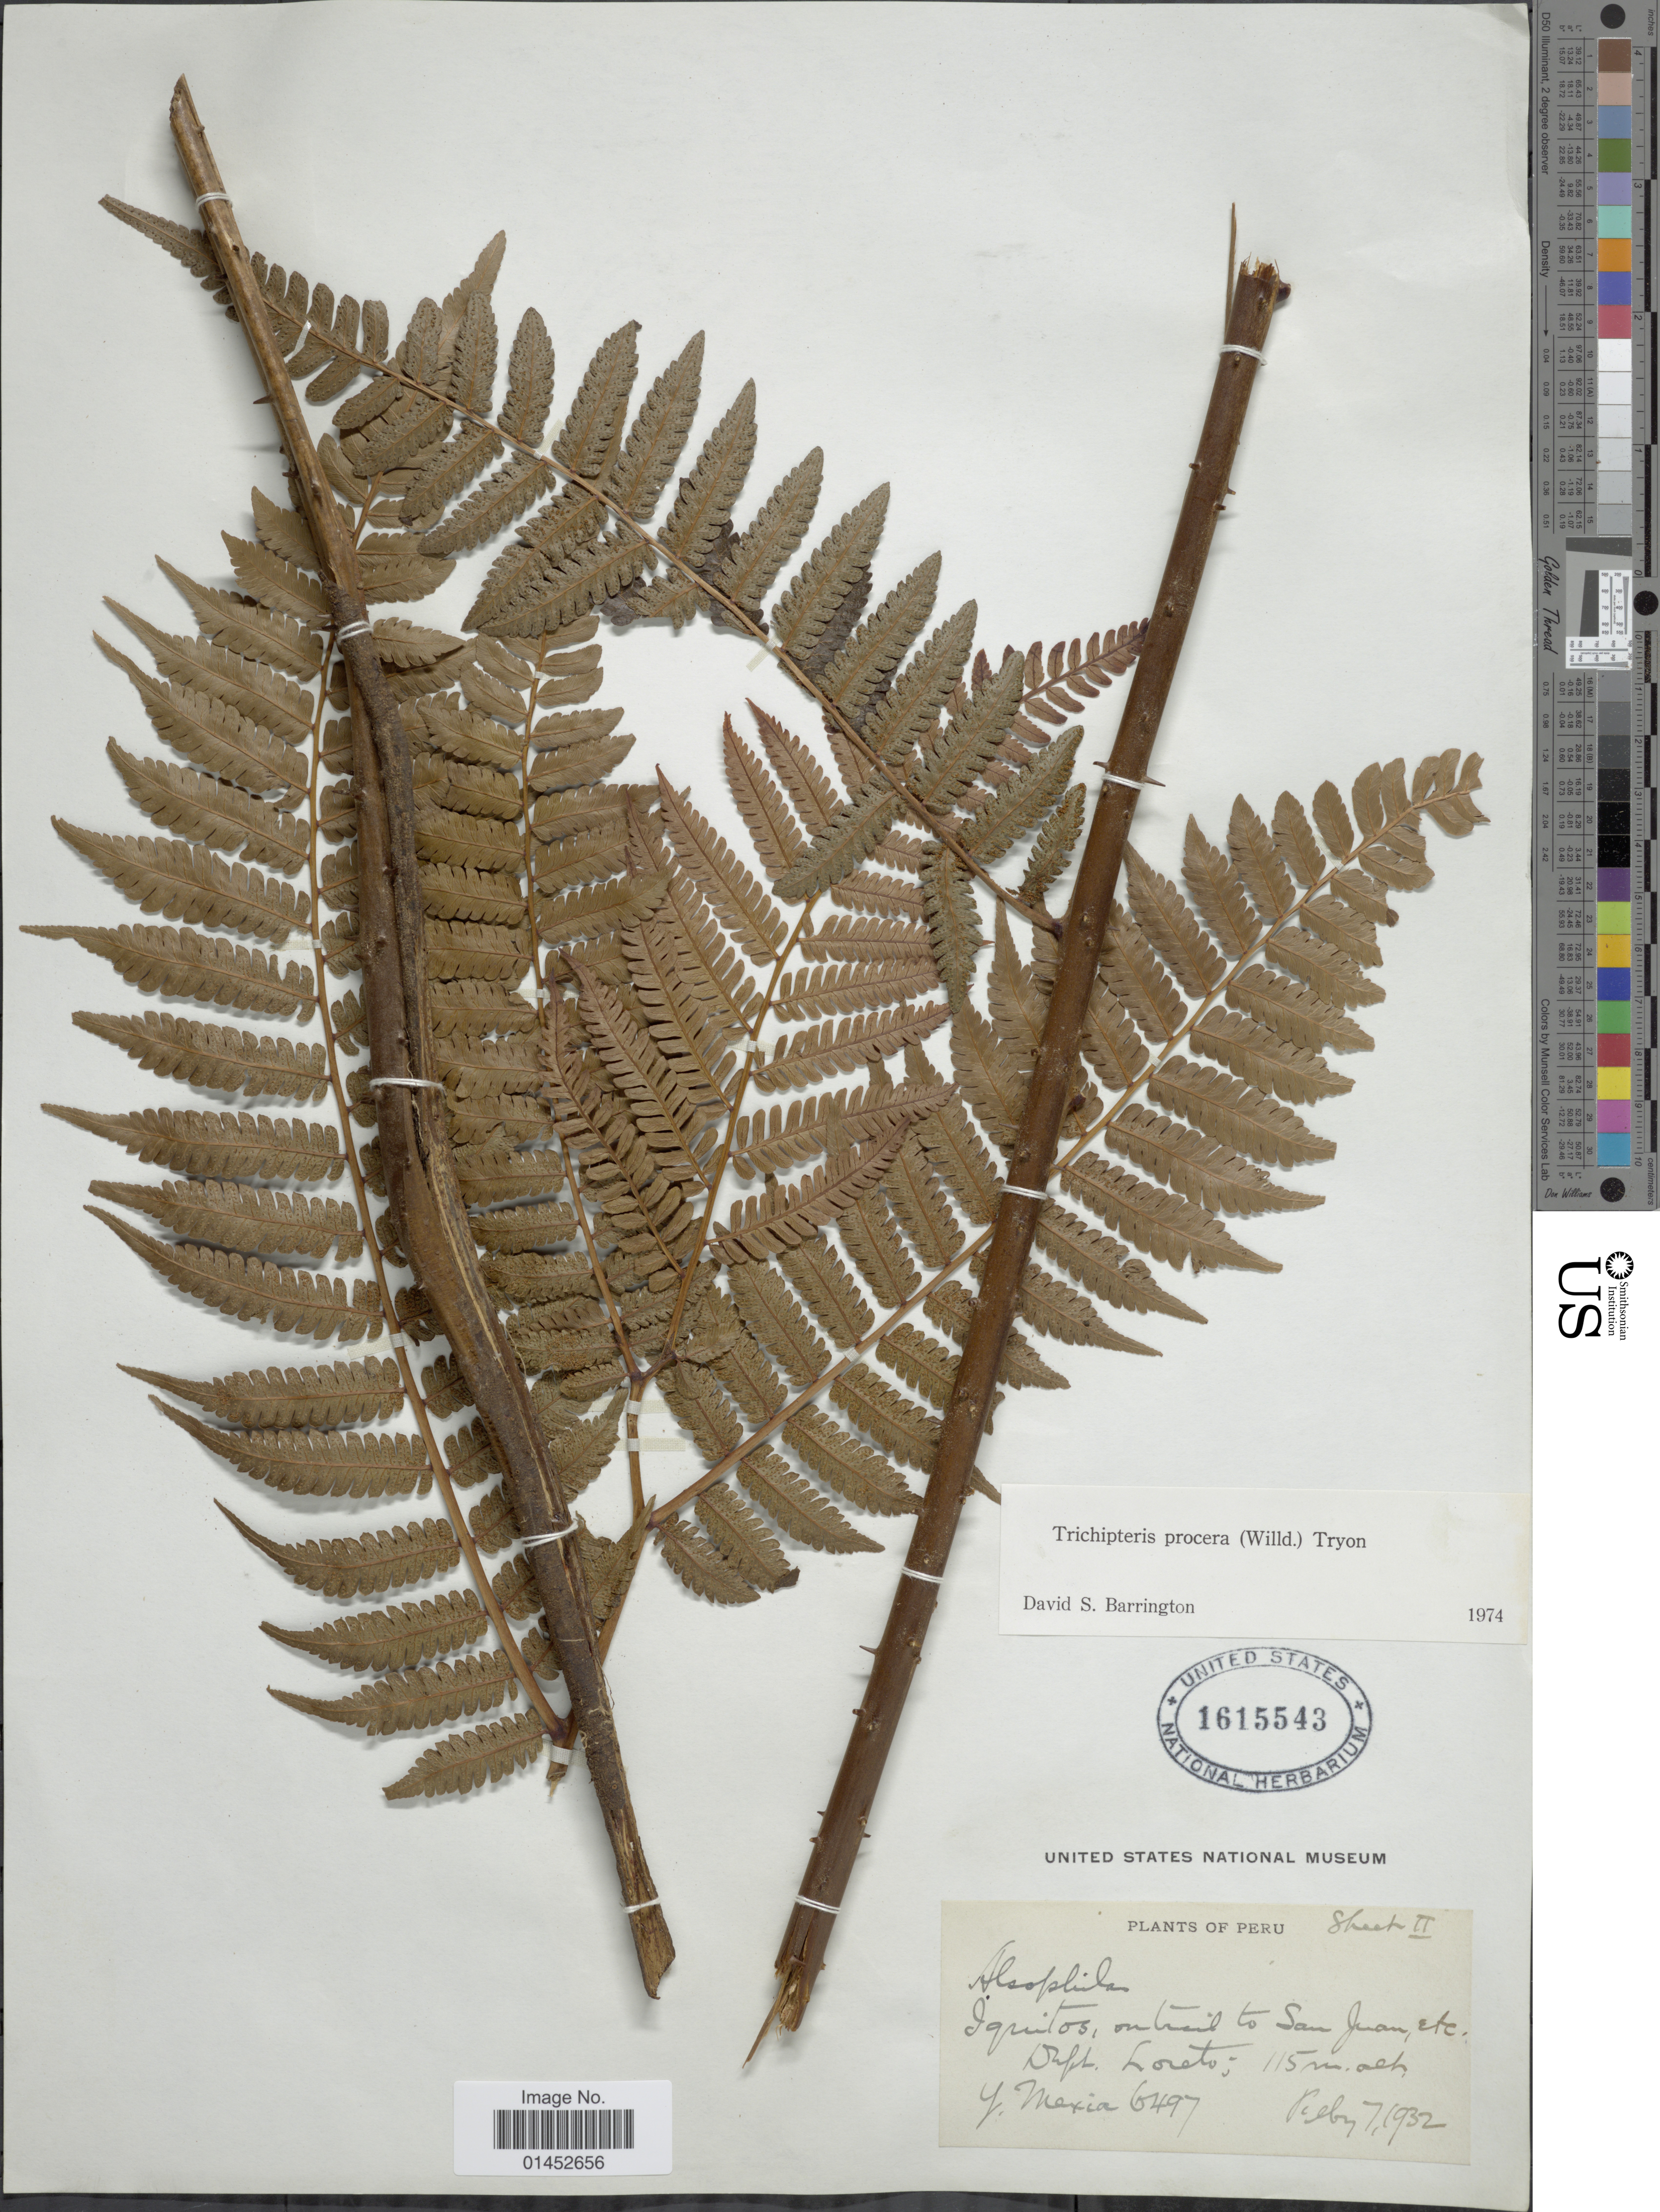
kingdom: Plantae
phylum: Tracheophyta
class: Polypodiopsida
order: Cyatheales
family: Cyatheaceae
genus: Cyathea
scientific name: Cyathea pungens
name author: (Willd.) Domin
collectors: Y. Mexia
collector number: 6497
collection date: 1932-02-07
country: Peru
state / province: Loreto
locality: Iquitos, on trail to San Juan, etc. Dept Loreto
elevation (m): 115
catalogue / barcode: US 1615543